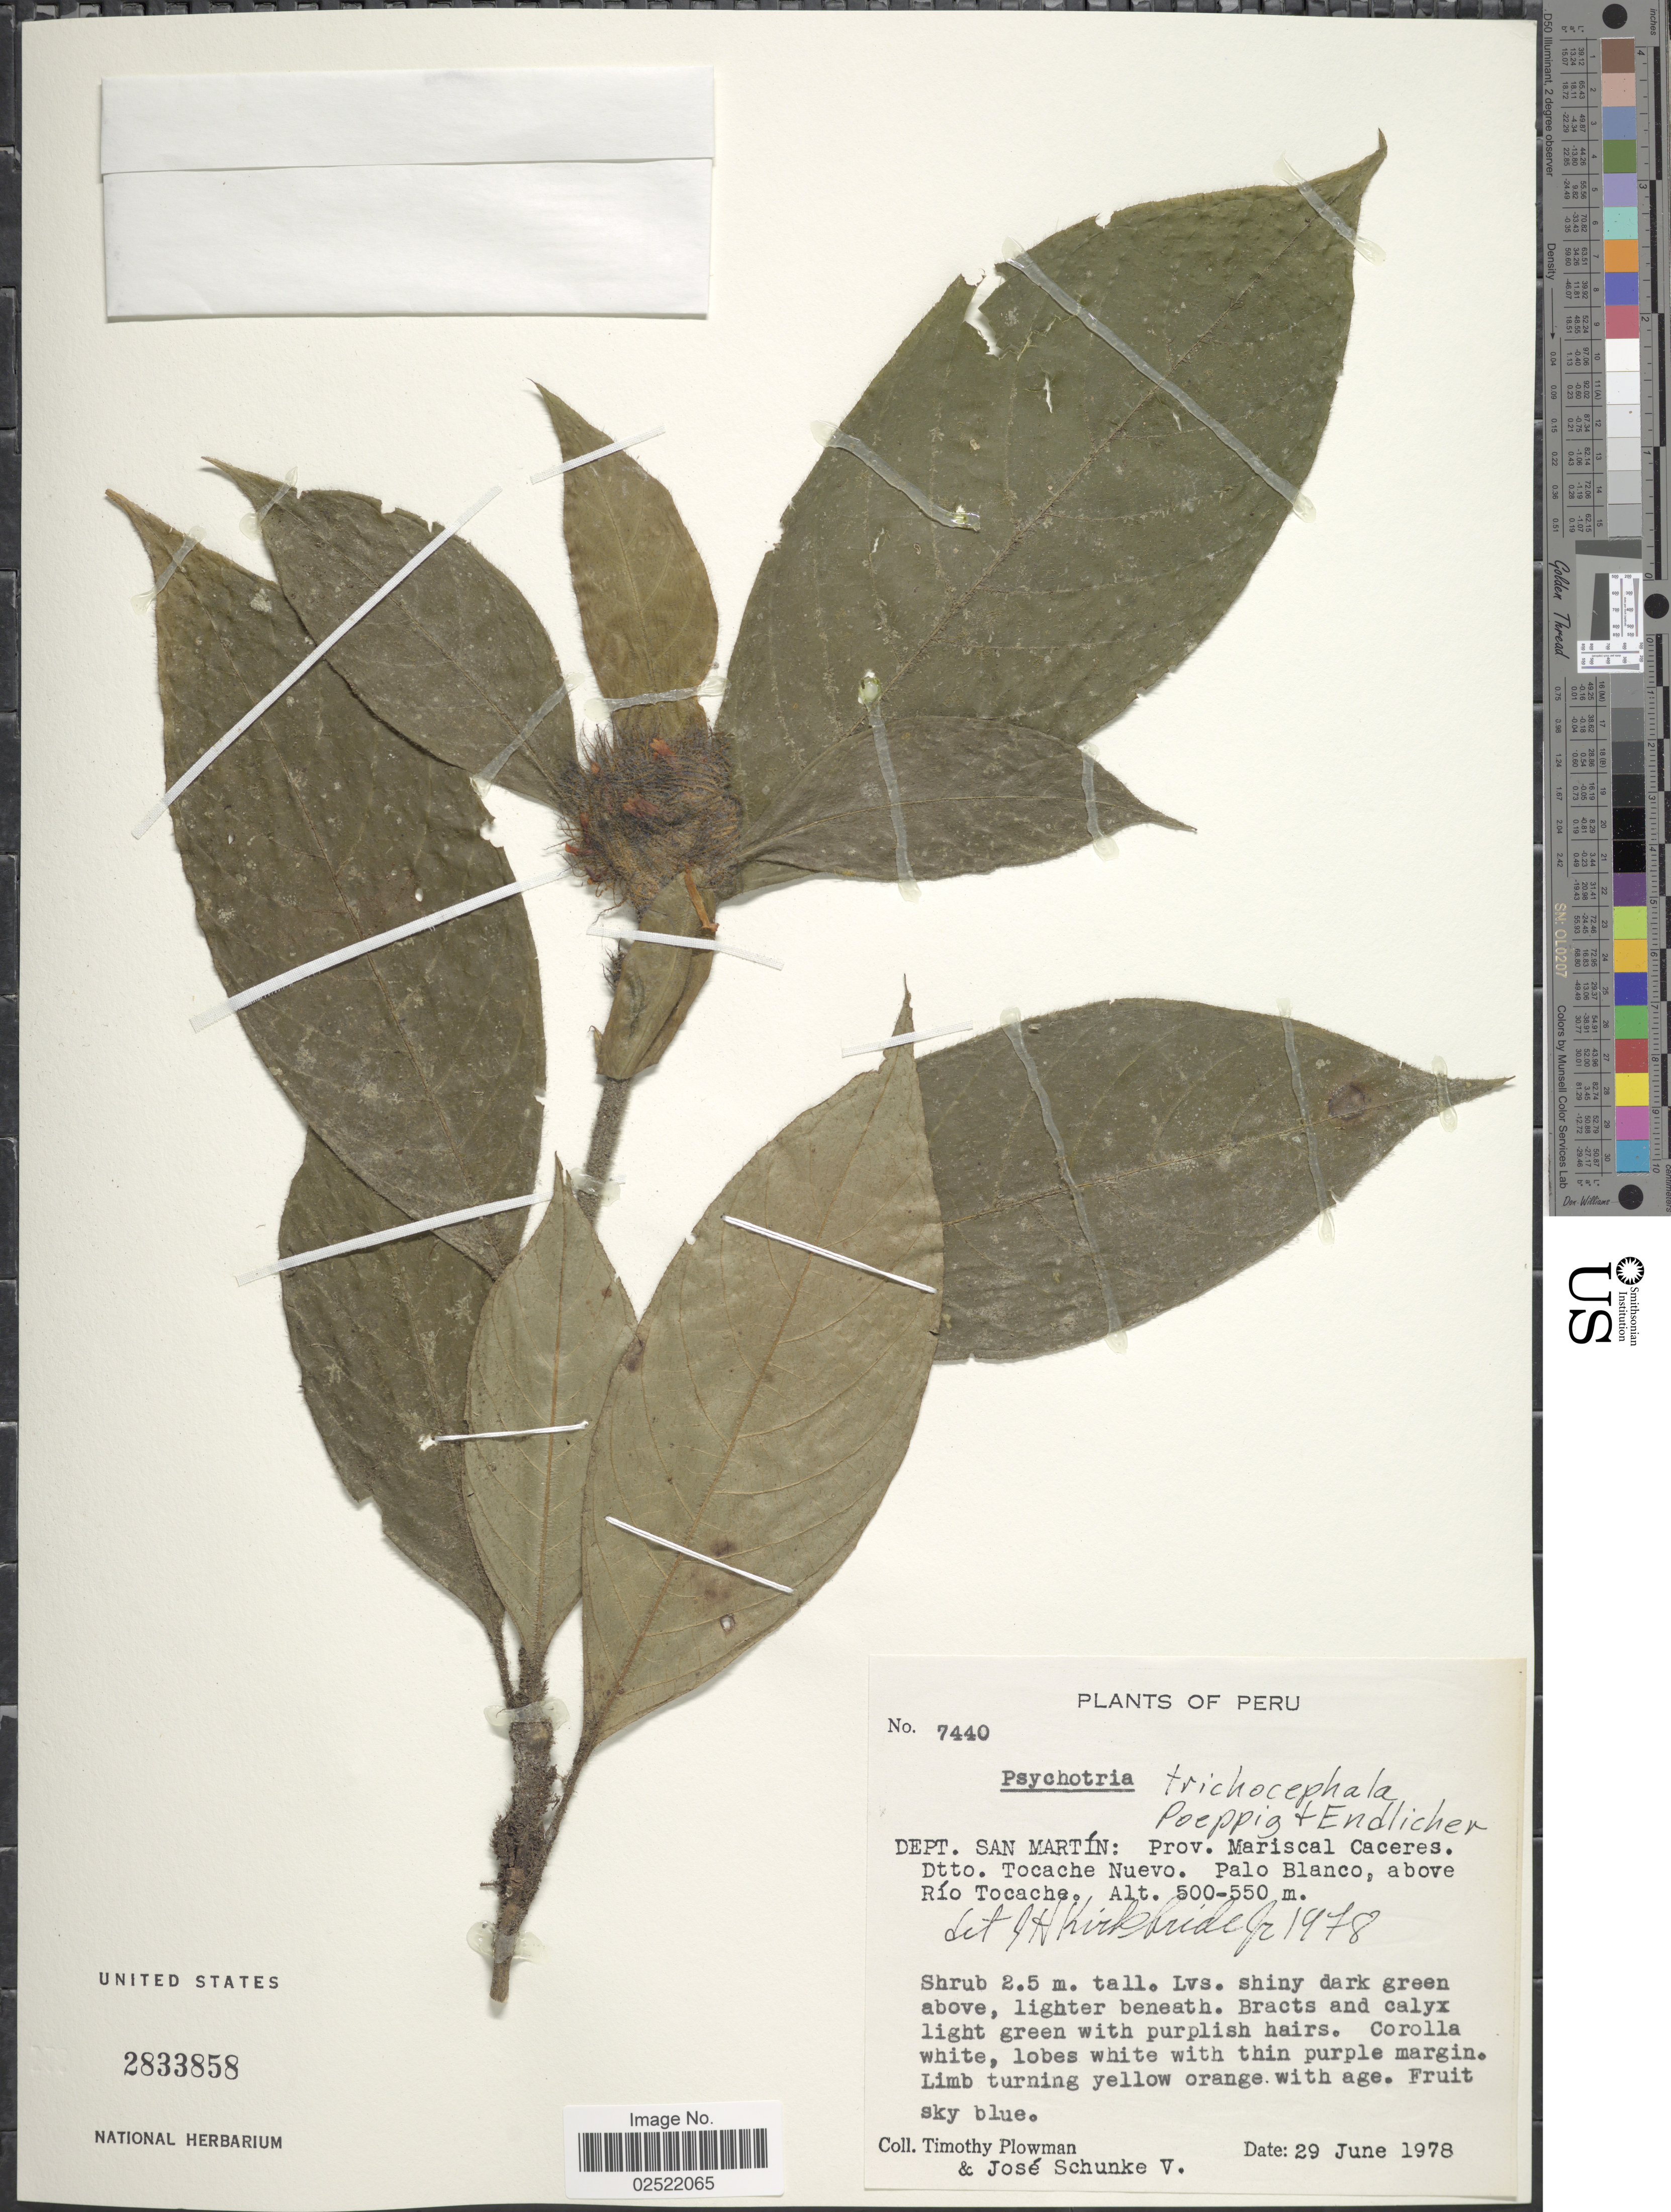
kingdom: Plantae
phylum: Tracheophyta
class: Magnoliopsida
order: Gentianales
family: Rubiaceae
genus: Psychotria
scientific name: Psychotria trichocephala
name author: Poepp.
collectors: T. Plowman & J. Schunke Vigo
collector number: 7440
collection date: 1978-06-29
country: Peru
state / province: San Martín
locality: Dept. San Martin: Prov. Mariscal Caceres. Dtto. Tocache Nuevo. Palo Blanco, above Rio Tocache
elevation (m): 500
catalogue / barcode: US 2833858